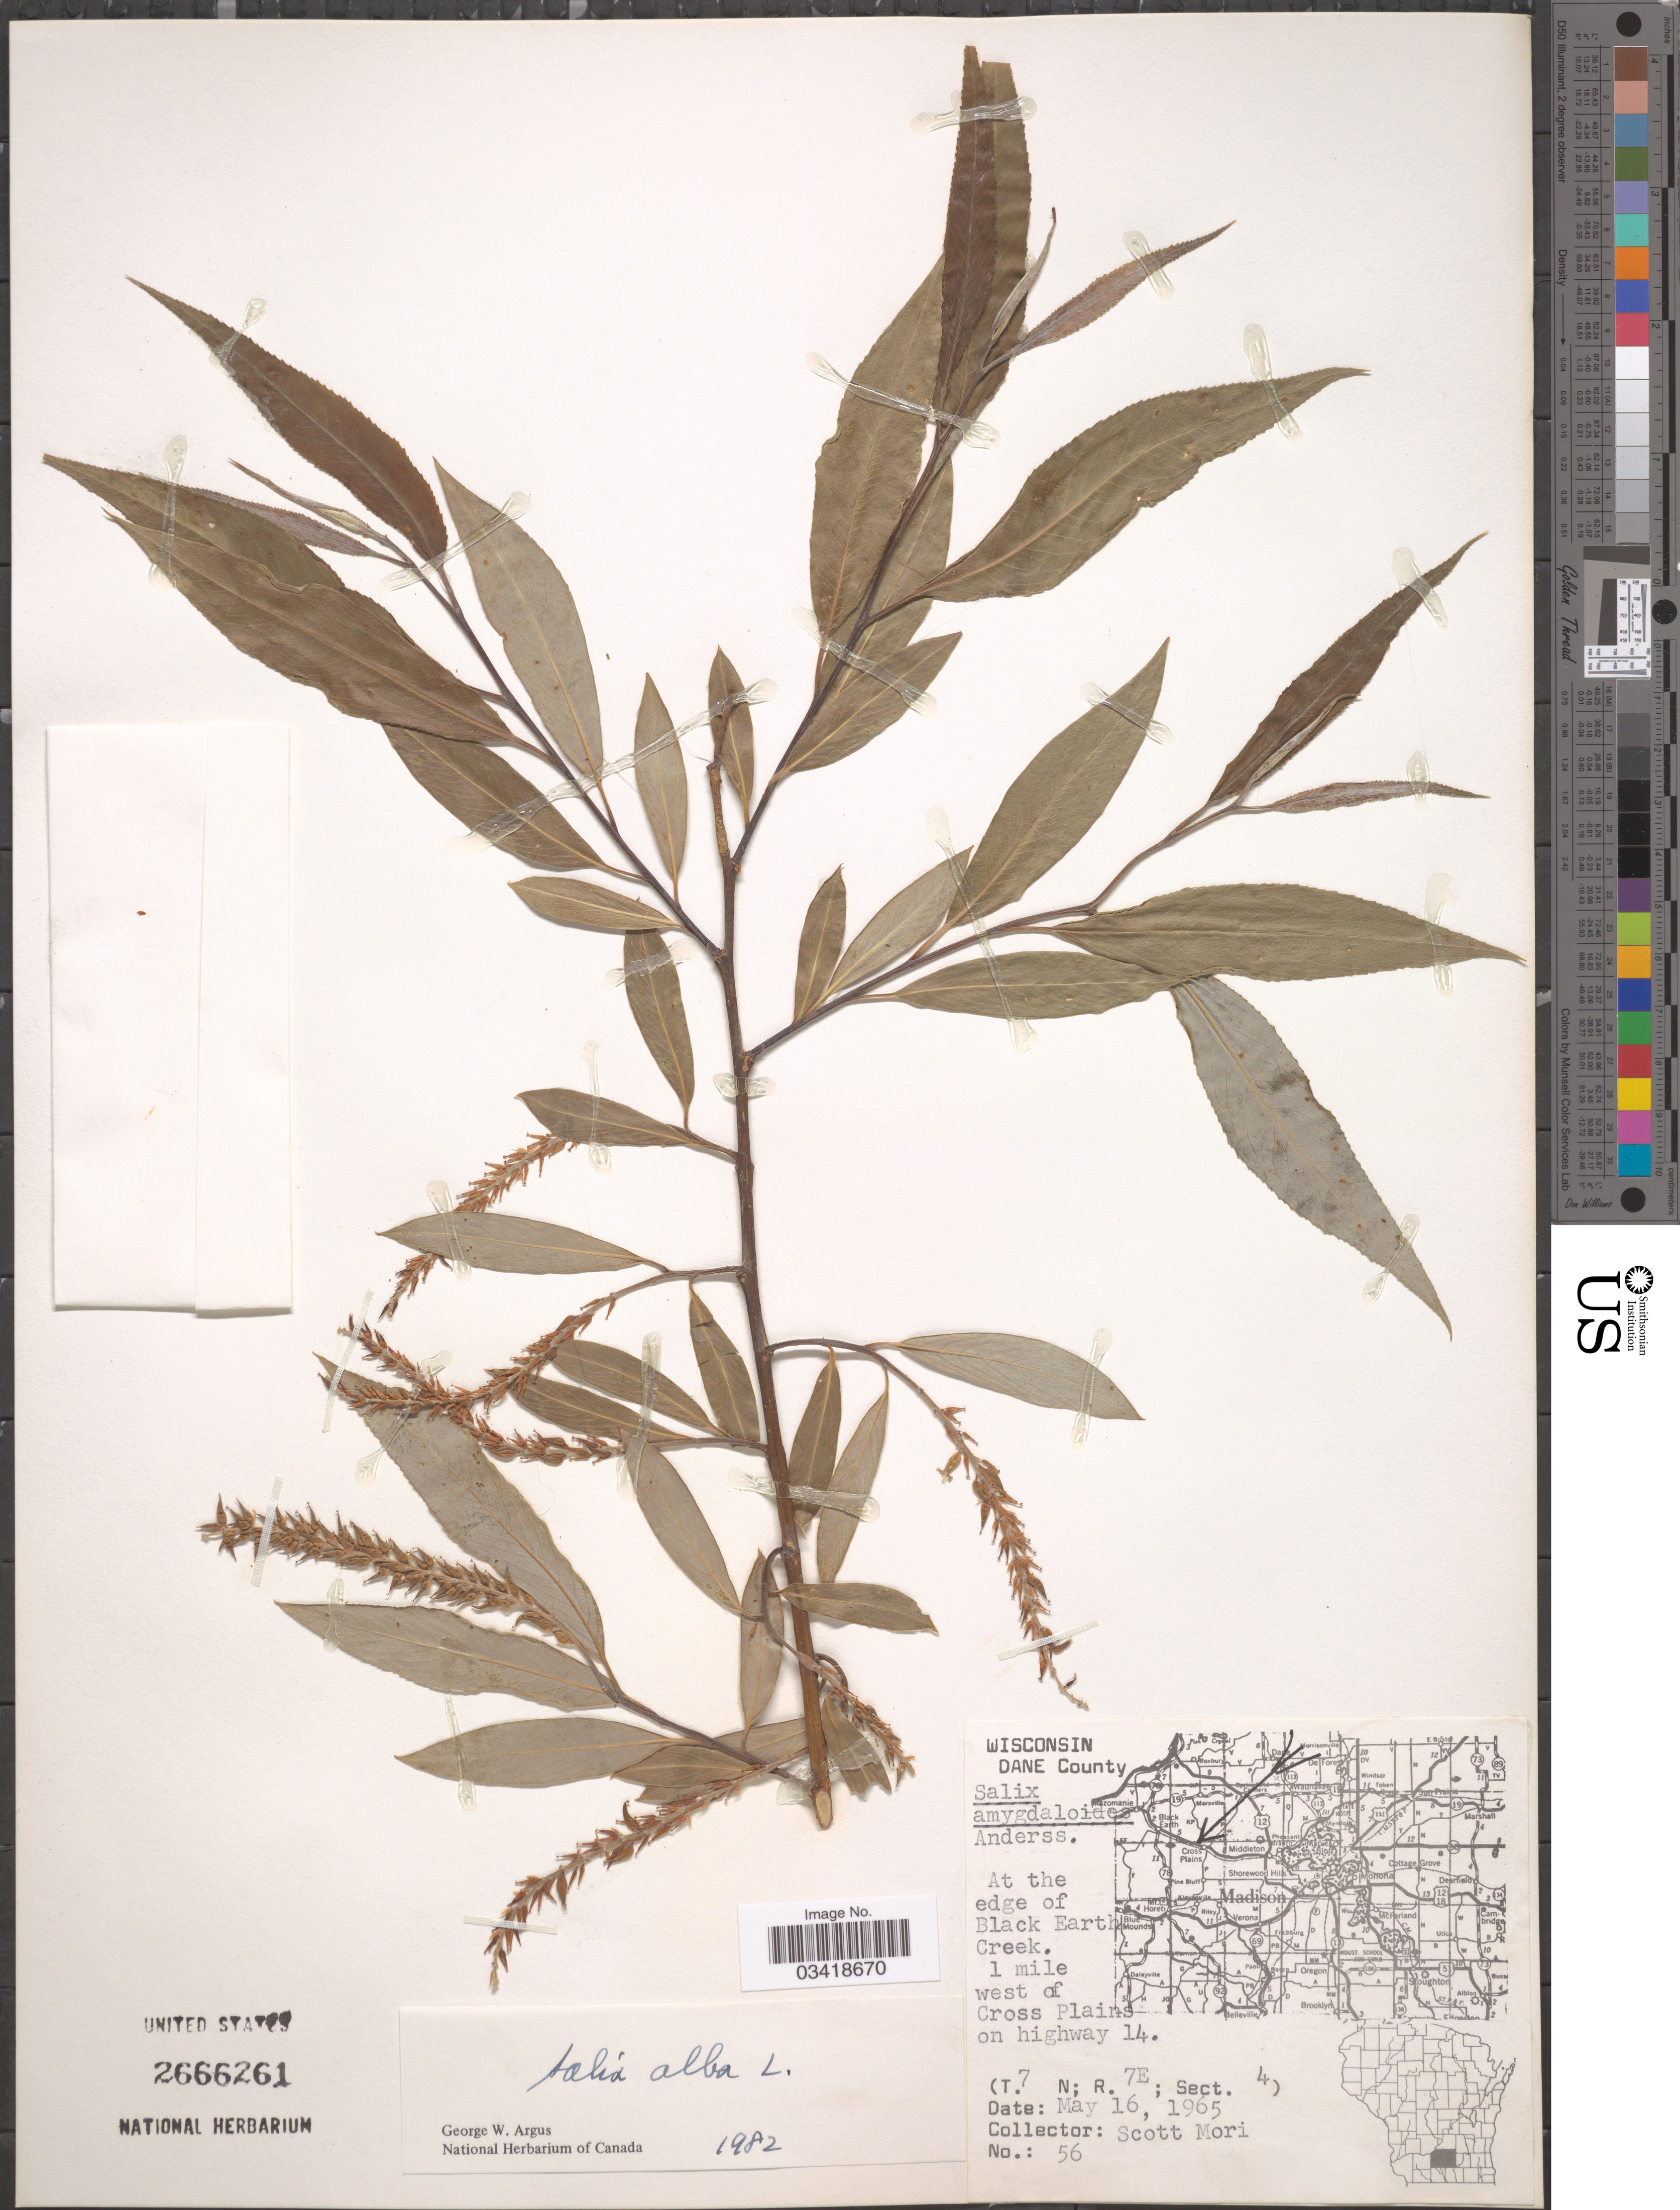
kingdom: Plantae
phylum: Tracheophyta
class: Magnoliopsida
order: Malpighiales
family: Salicaceae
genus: Salix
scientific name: Salix alba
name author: L.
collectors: S. Mori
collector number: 56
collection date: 1965-05-16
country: United States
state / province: Wisconsin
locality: Dane County. At the edge of Black Earth Creek. 1 mile west of Cross Plains on highway 14. (T.7 N; R. 7E; Sect. 4).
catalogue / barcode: US 2666261